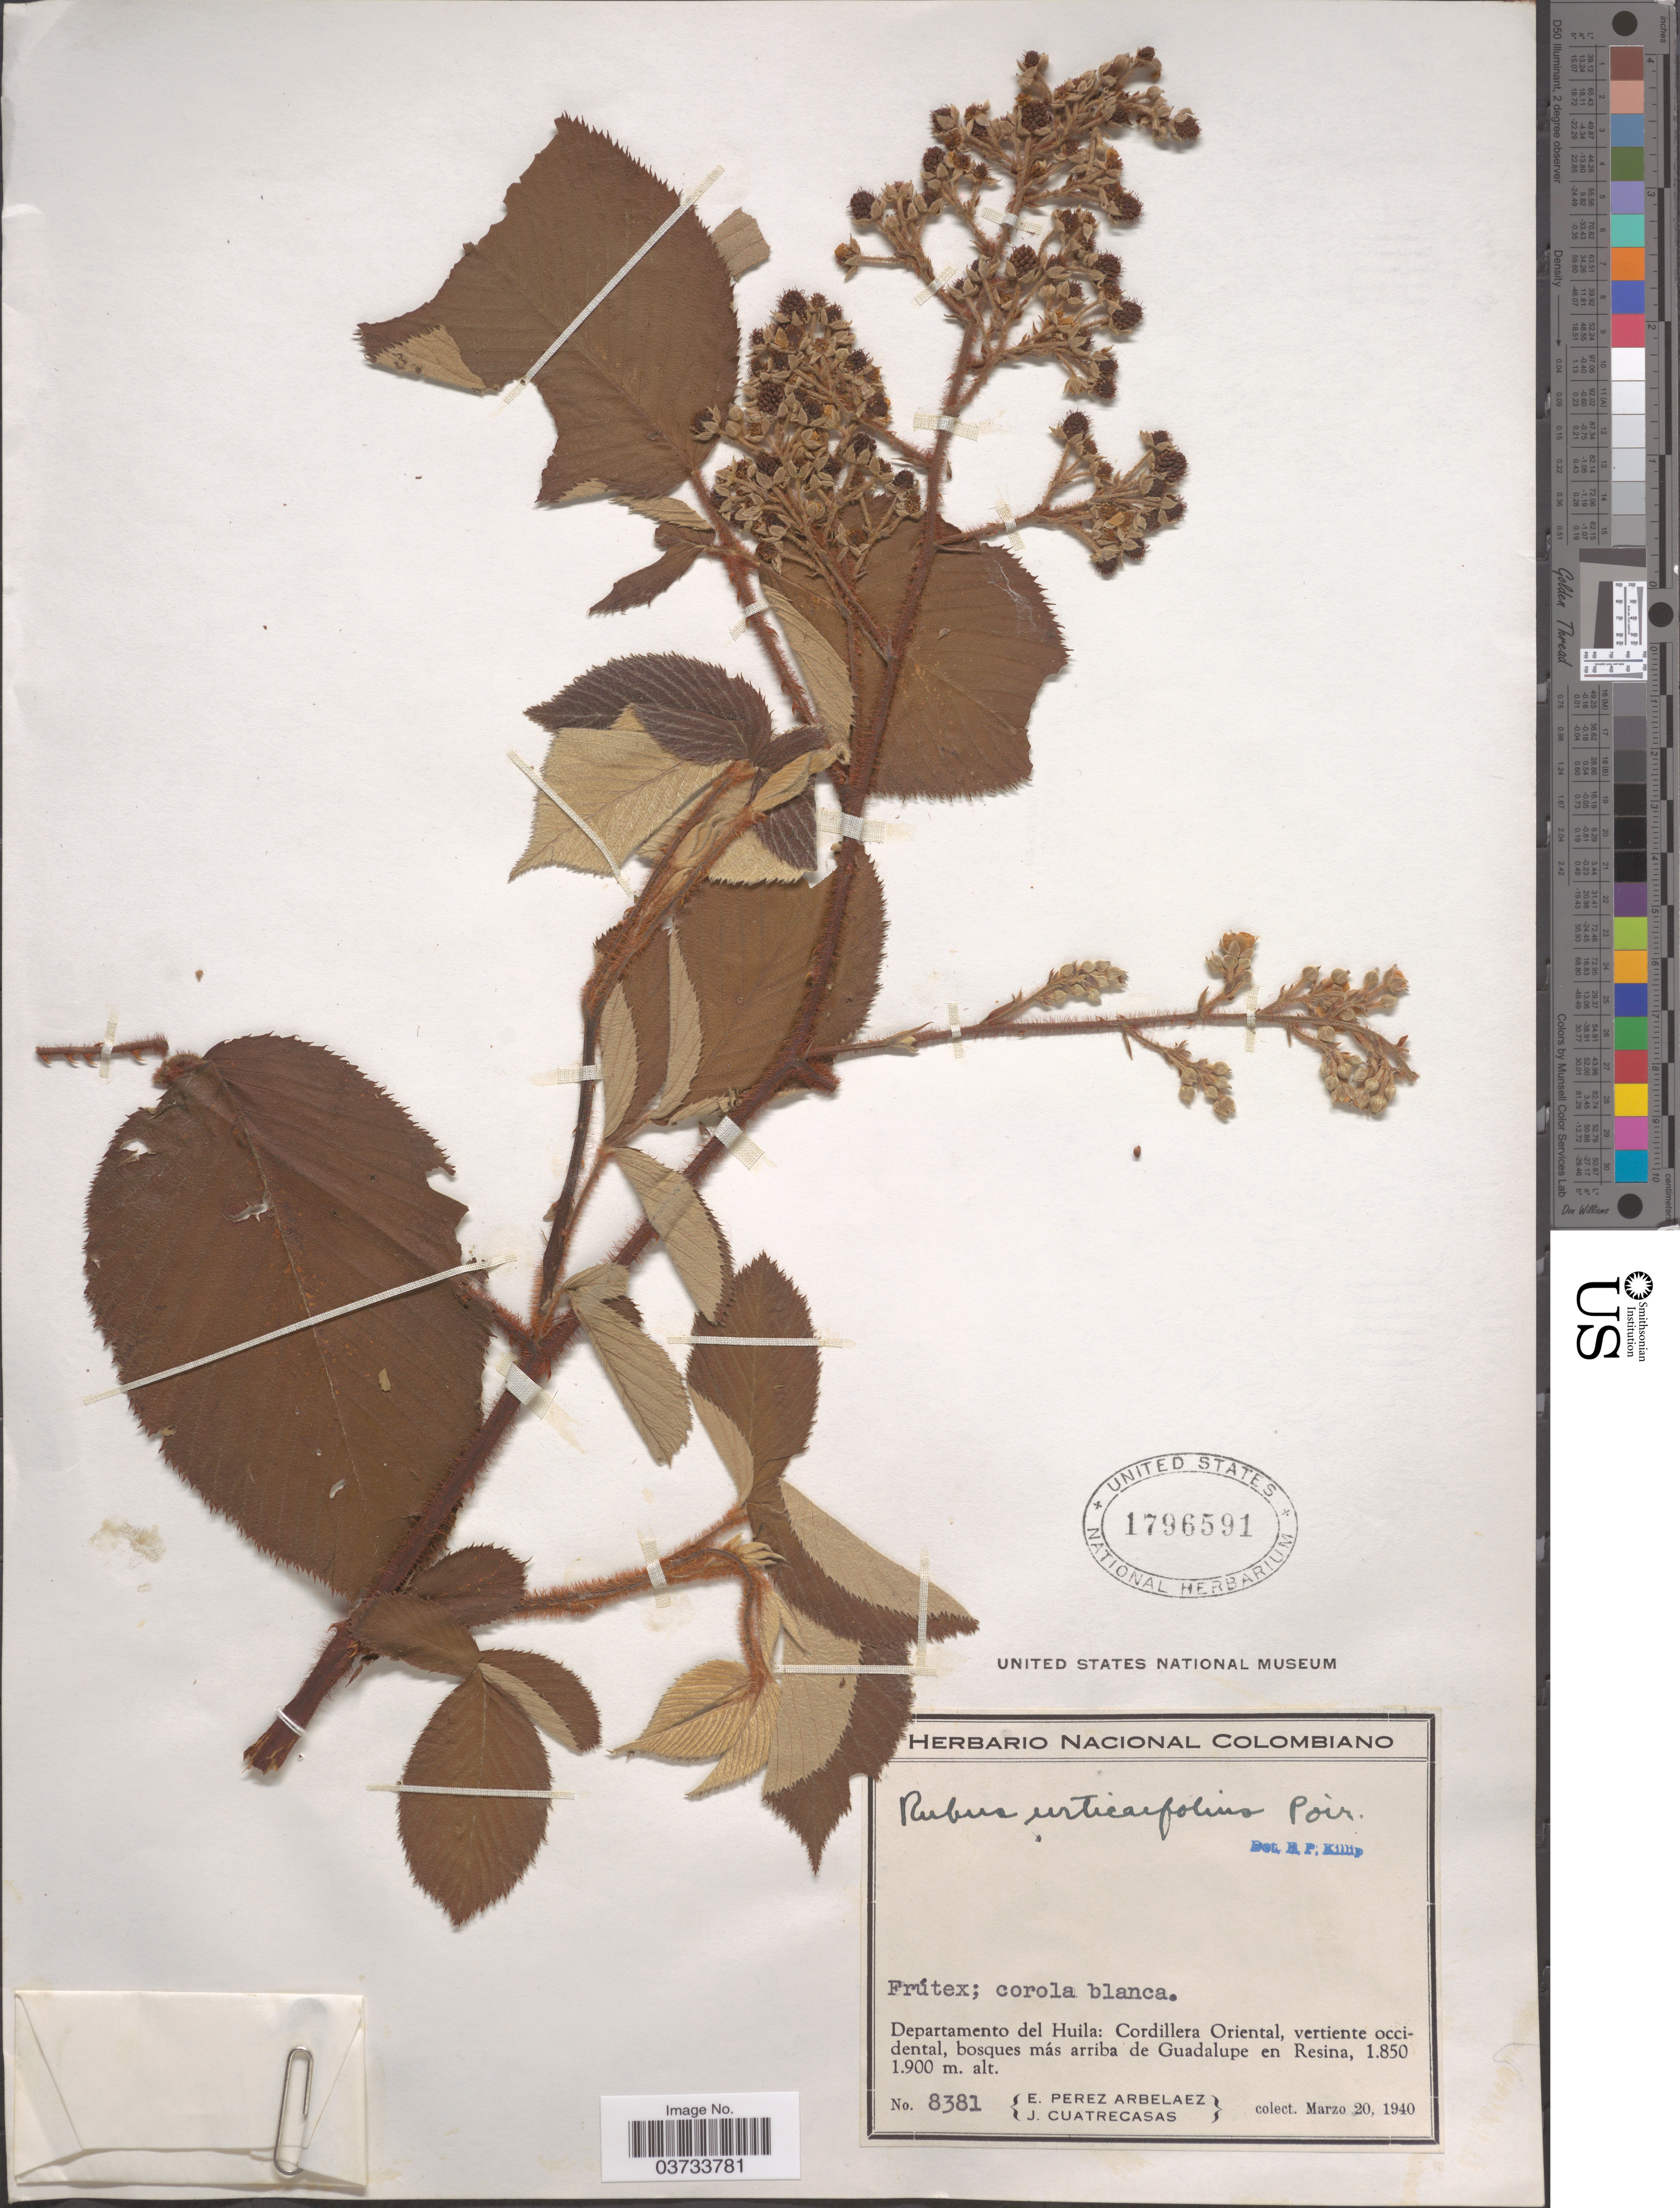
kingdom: Plantae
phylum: Tracheophyta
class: Magnoliopsida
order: Rosales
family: Rosaceae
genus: Rubus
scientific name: Rubus urticifolius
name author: Poir.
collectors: E. Pérez Arbeláez & J. Cuatrecasas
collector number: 8381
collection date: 1940-03-20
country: Colombia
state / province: Huila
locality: Departamento del Huila: Cordillera Oriental, vertiente occidental, bosques más arriba de Guadalupe en Resina.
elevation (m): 1850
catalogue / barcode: US 1796591